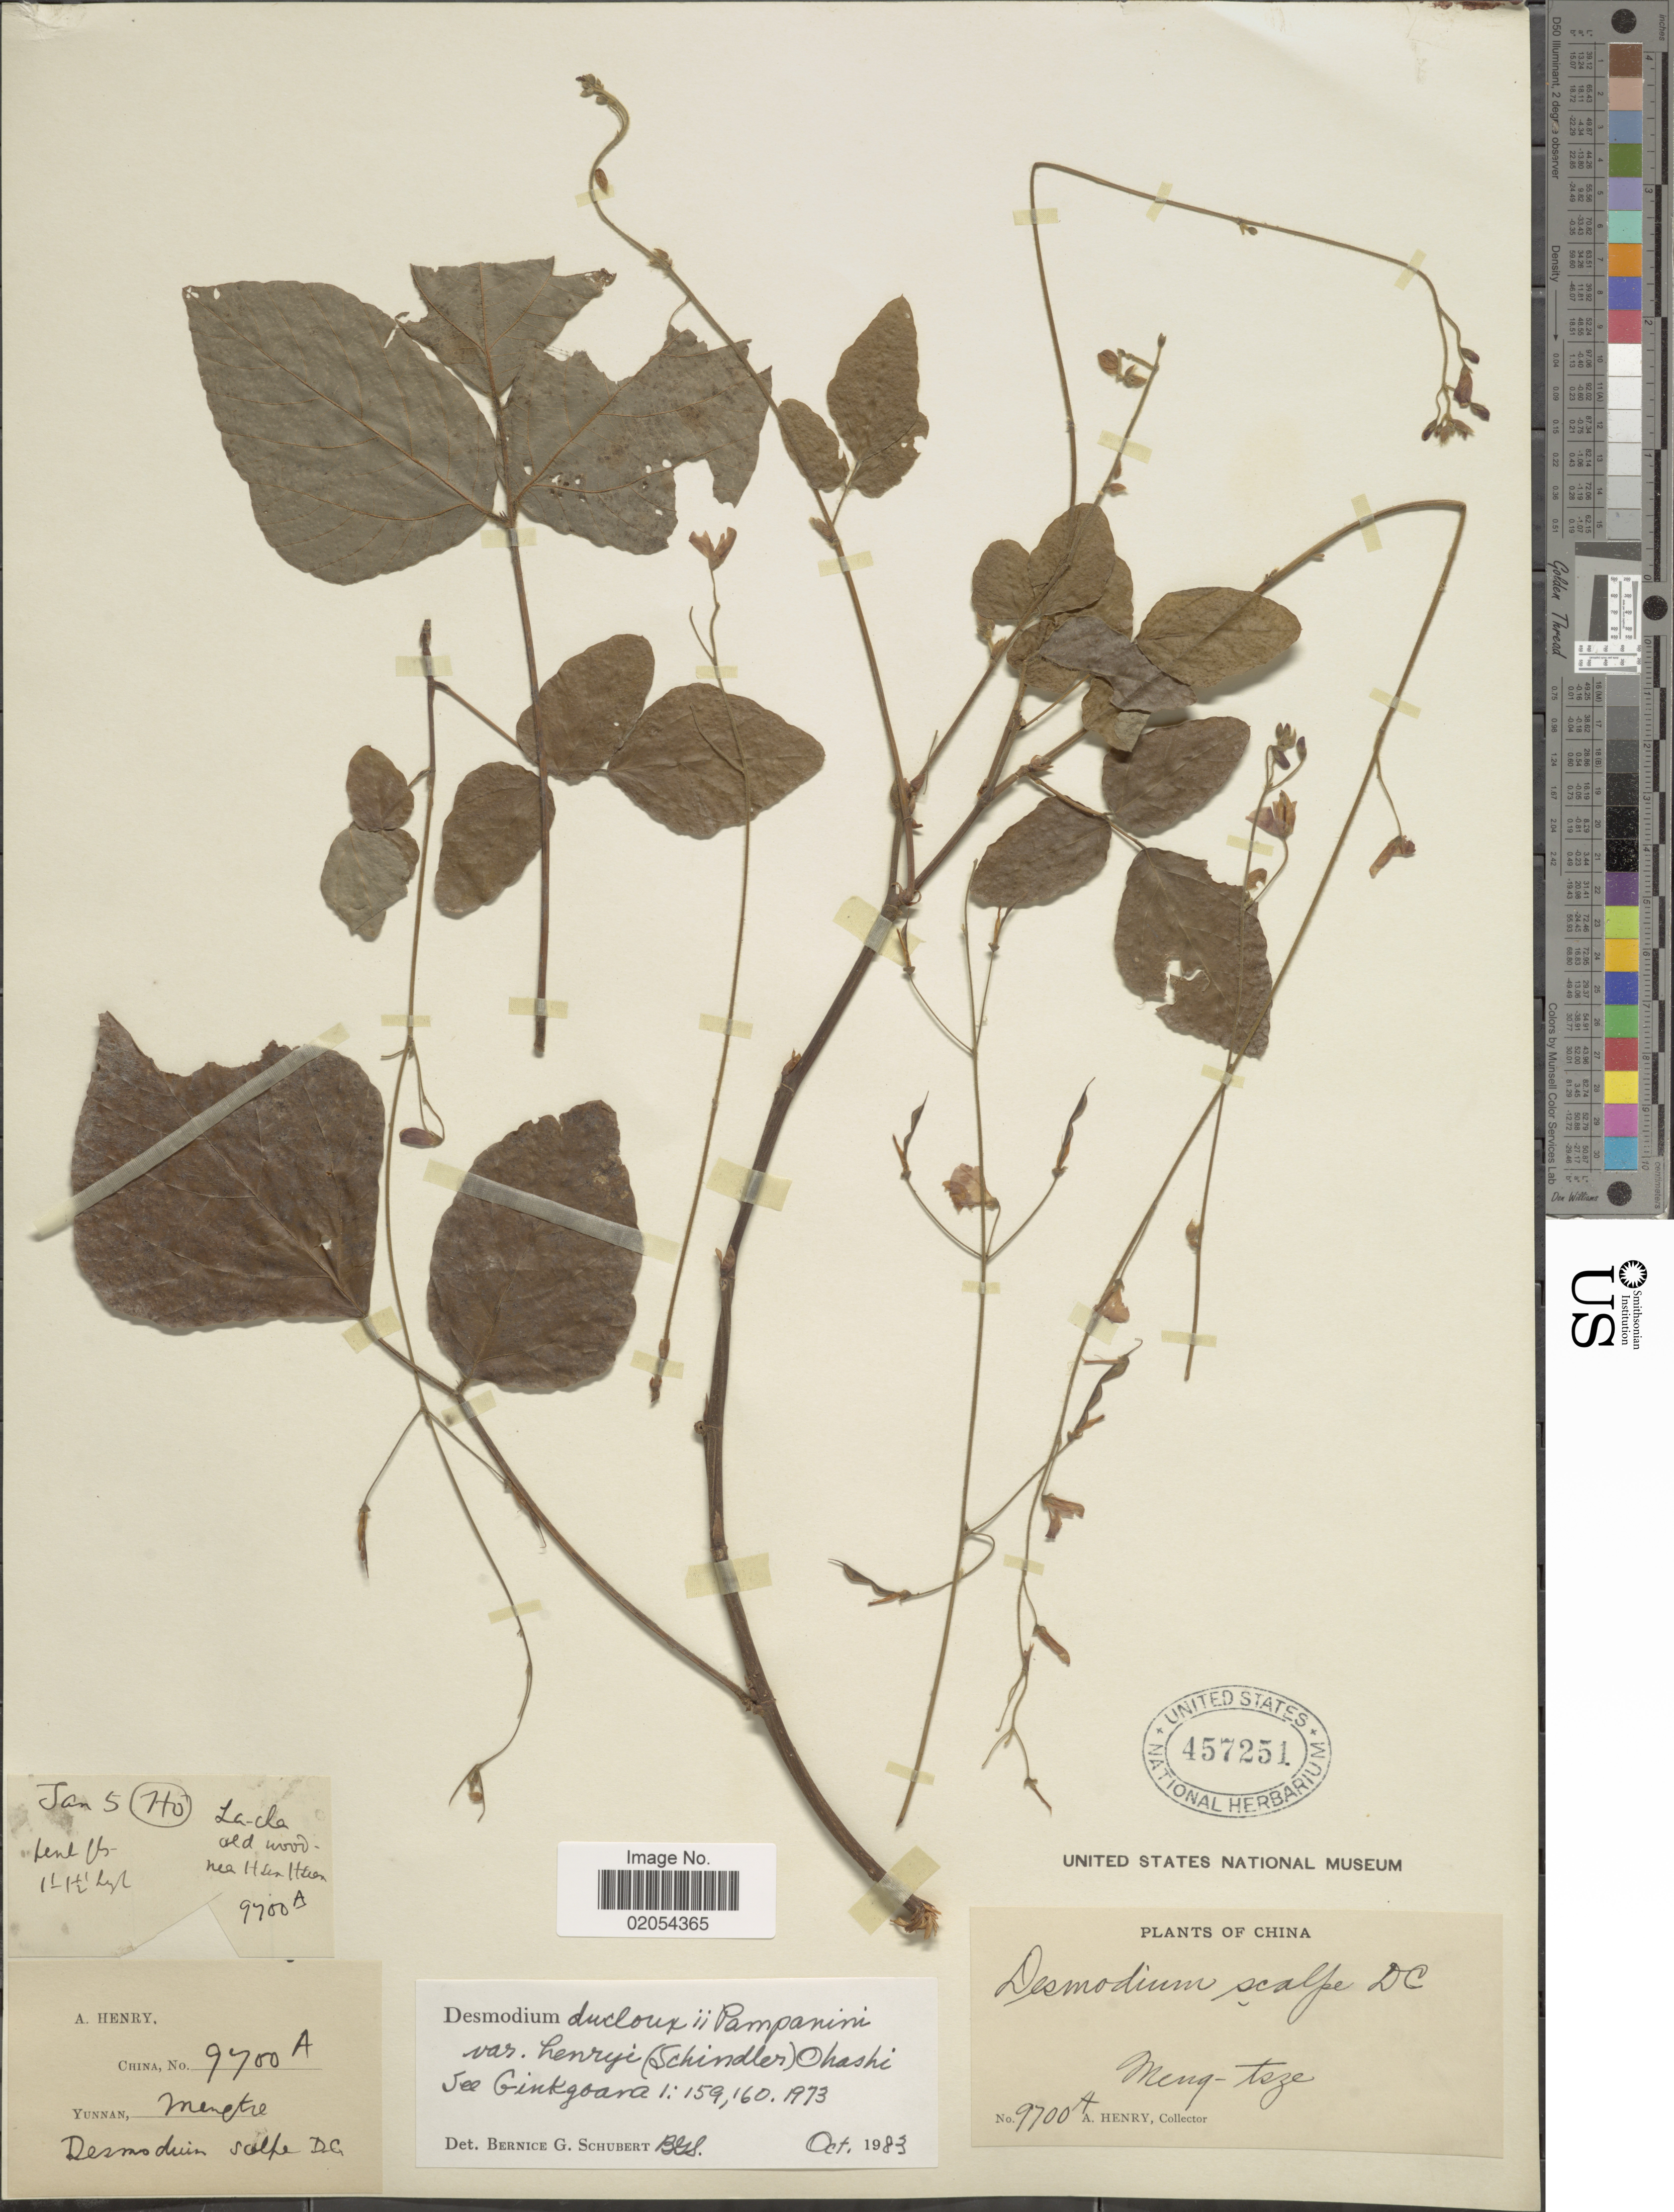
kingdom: Plantae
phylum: Tracheophyta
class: Magnoliopsida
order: Fabales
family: Fabaceae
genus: Hylodesmum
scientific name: Hylodesmum duclouxii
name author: (Pamp.) Y.F. Deng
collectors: A. Henry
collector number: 9700 A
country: China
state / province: Yunnan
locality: Meng-tze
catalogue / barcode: US 457251